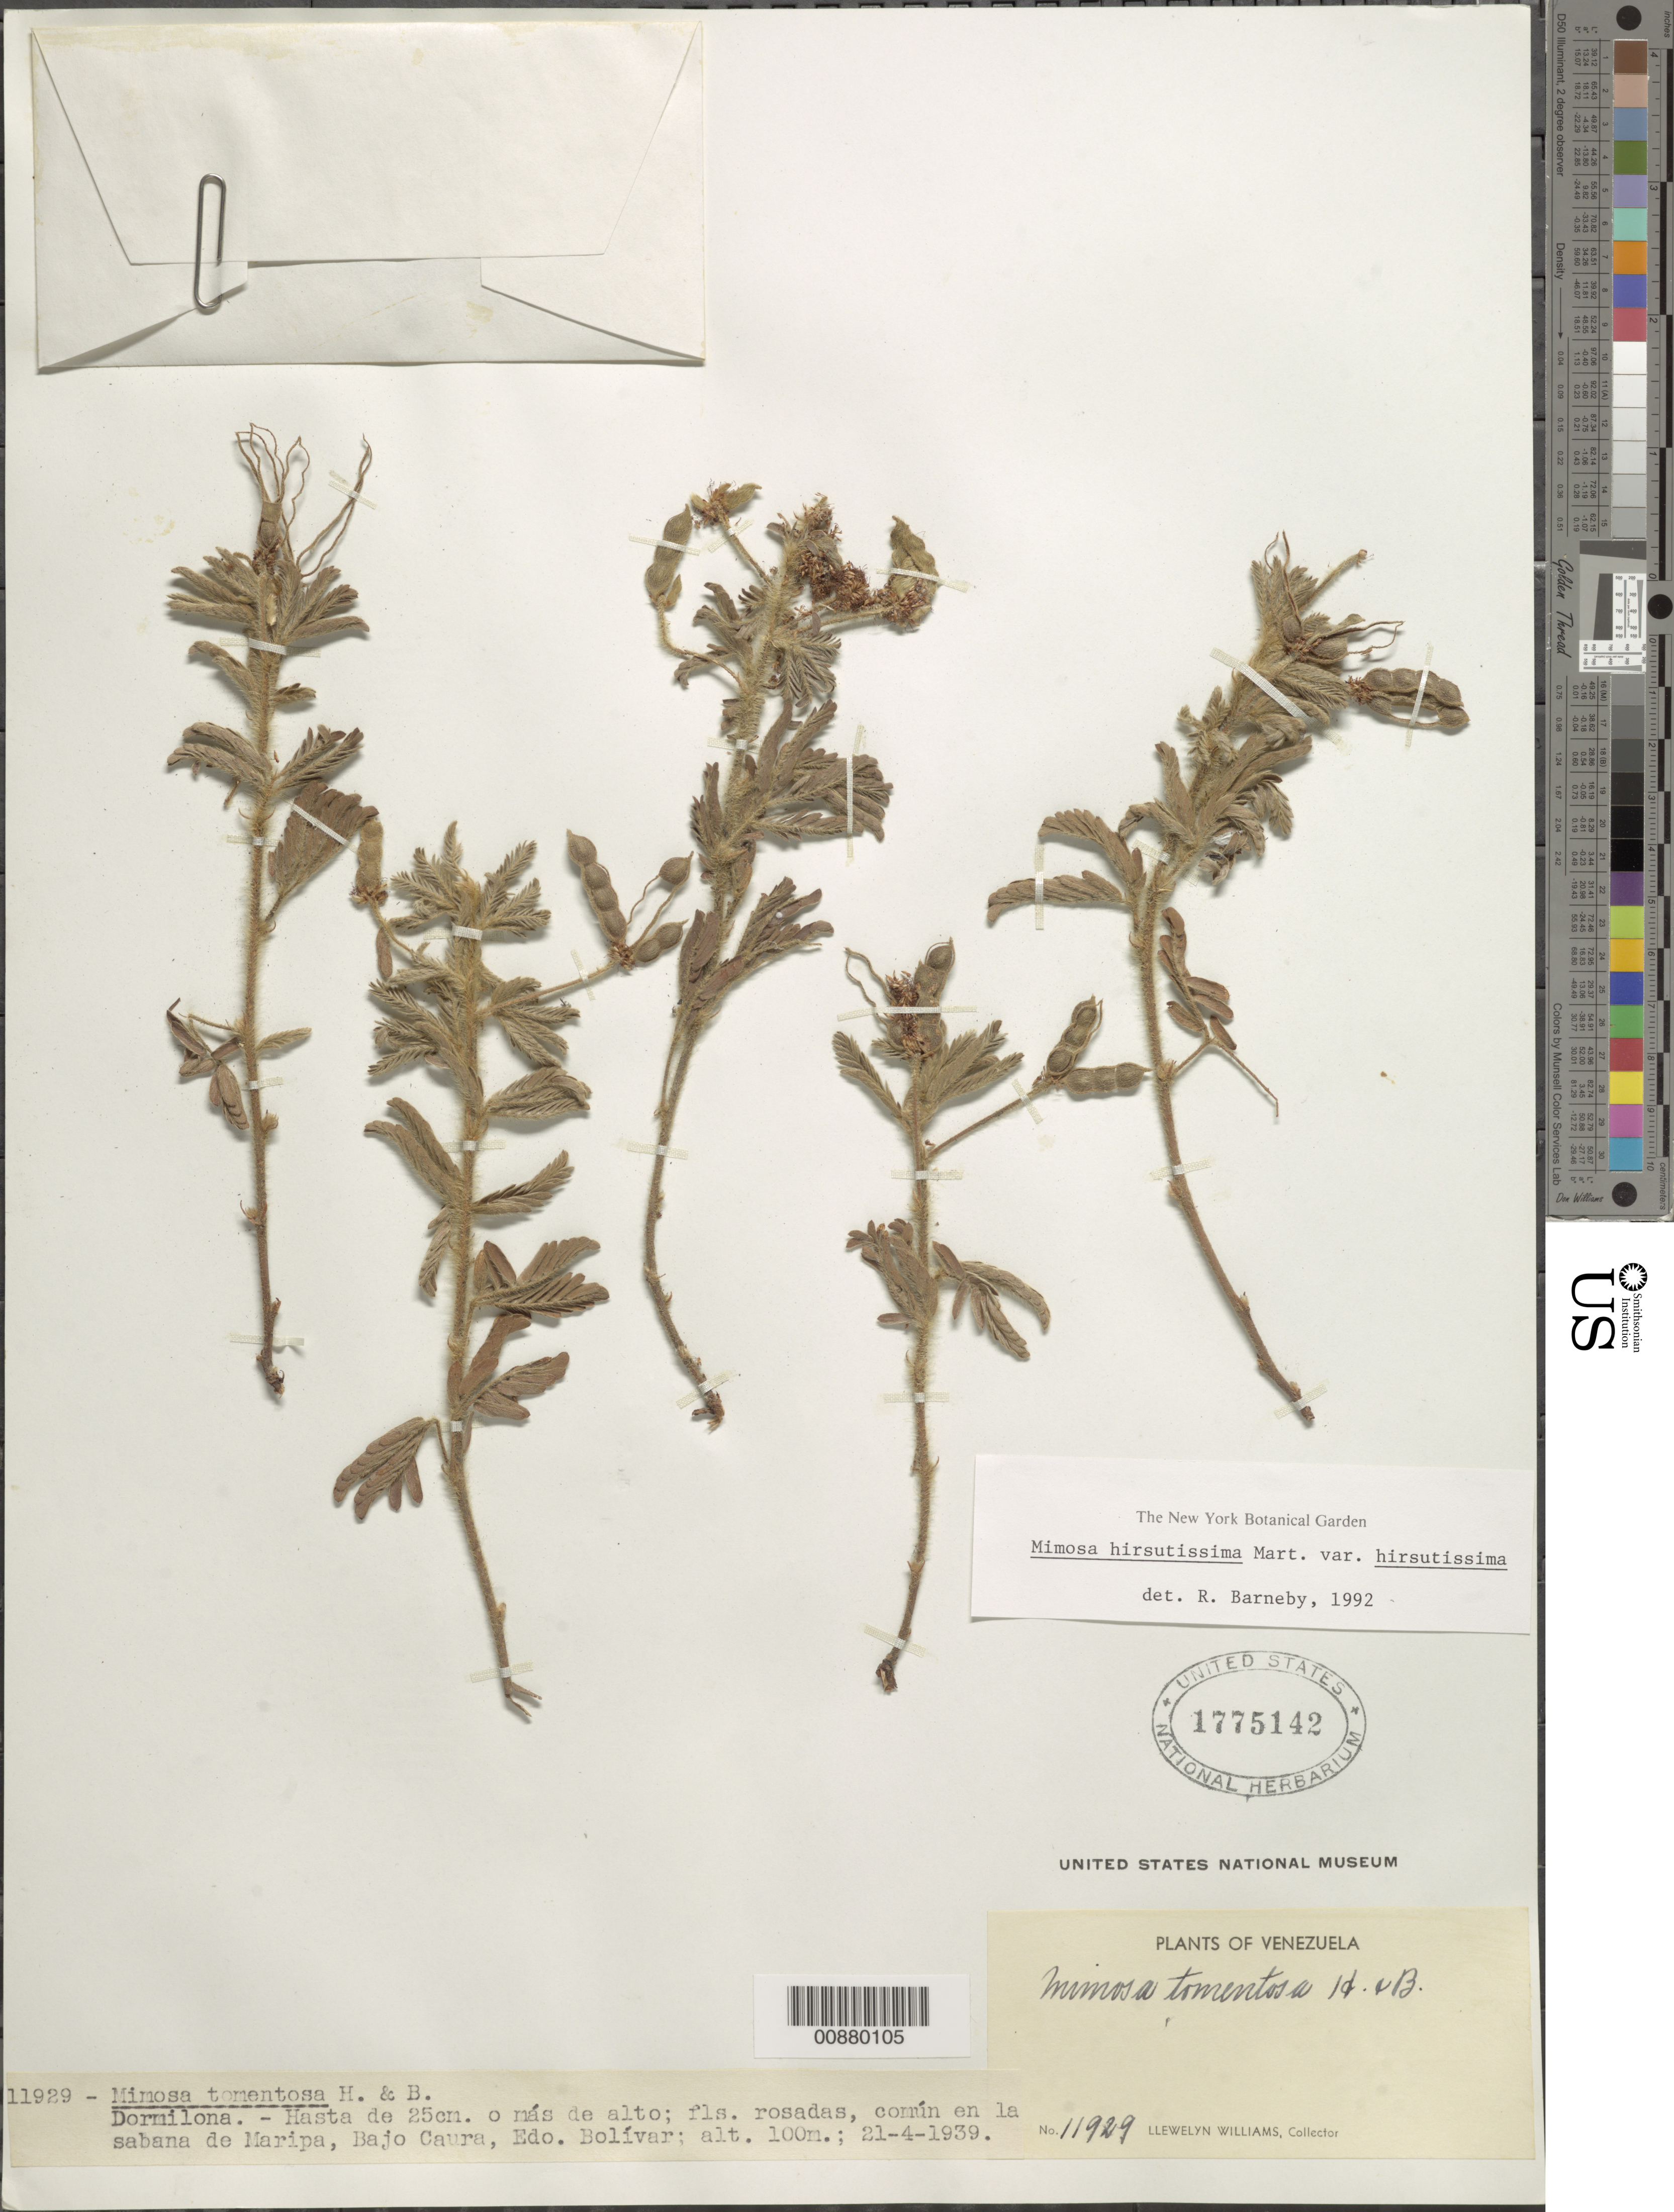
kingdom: Plantae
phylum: Tracheophyta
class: Magnoliopsida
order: Fabales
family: Fabaceae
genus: Mimosa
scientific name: Mimosa hirsutissima var. hirsutissima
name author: Mart.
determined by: Barneby, Rupert C., (NY)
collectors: Ll. Williams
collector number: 11929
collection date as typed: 21-Apr-39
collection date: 1939-04-21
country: Venezuela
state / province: Bolívar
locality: Maripa, Bajo Caura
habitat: Sabana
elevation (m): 100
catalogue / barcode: US 1775142